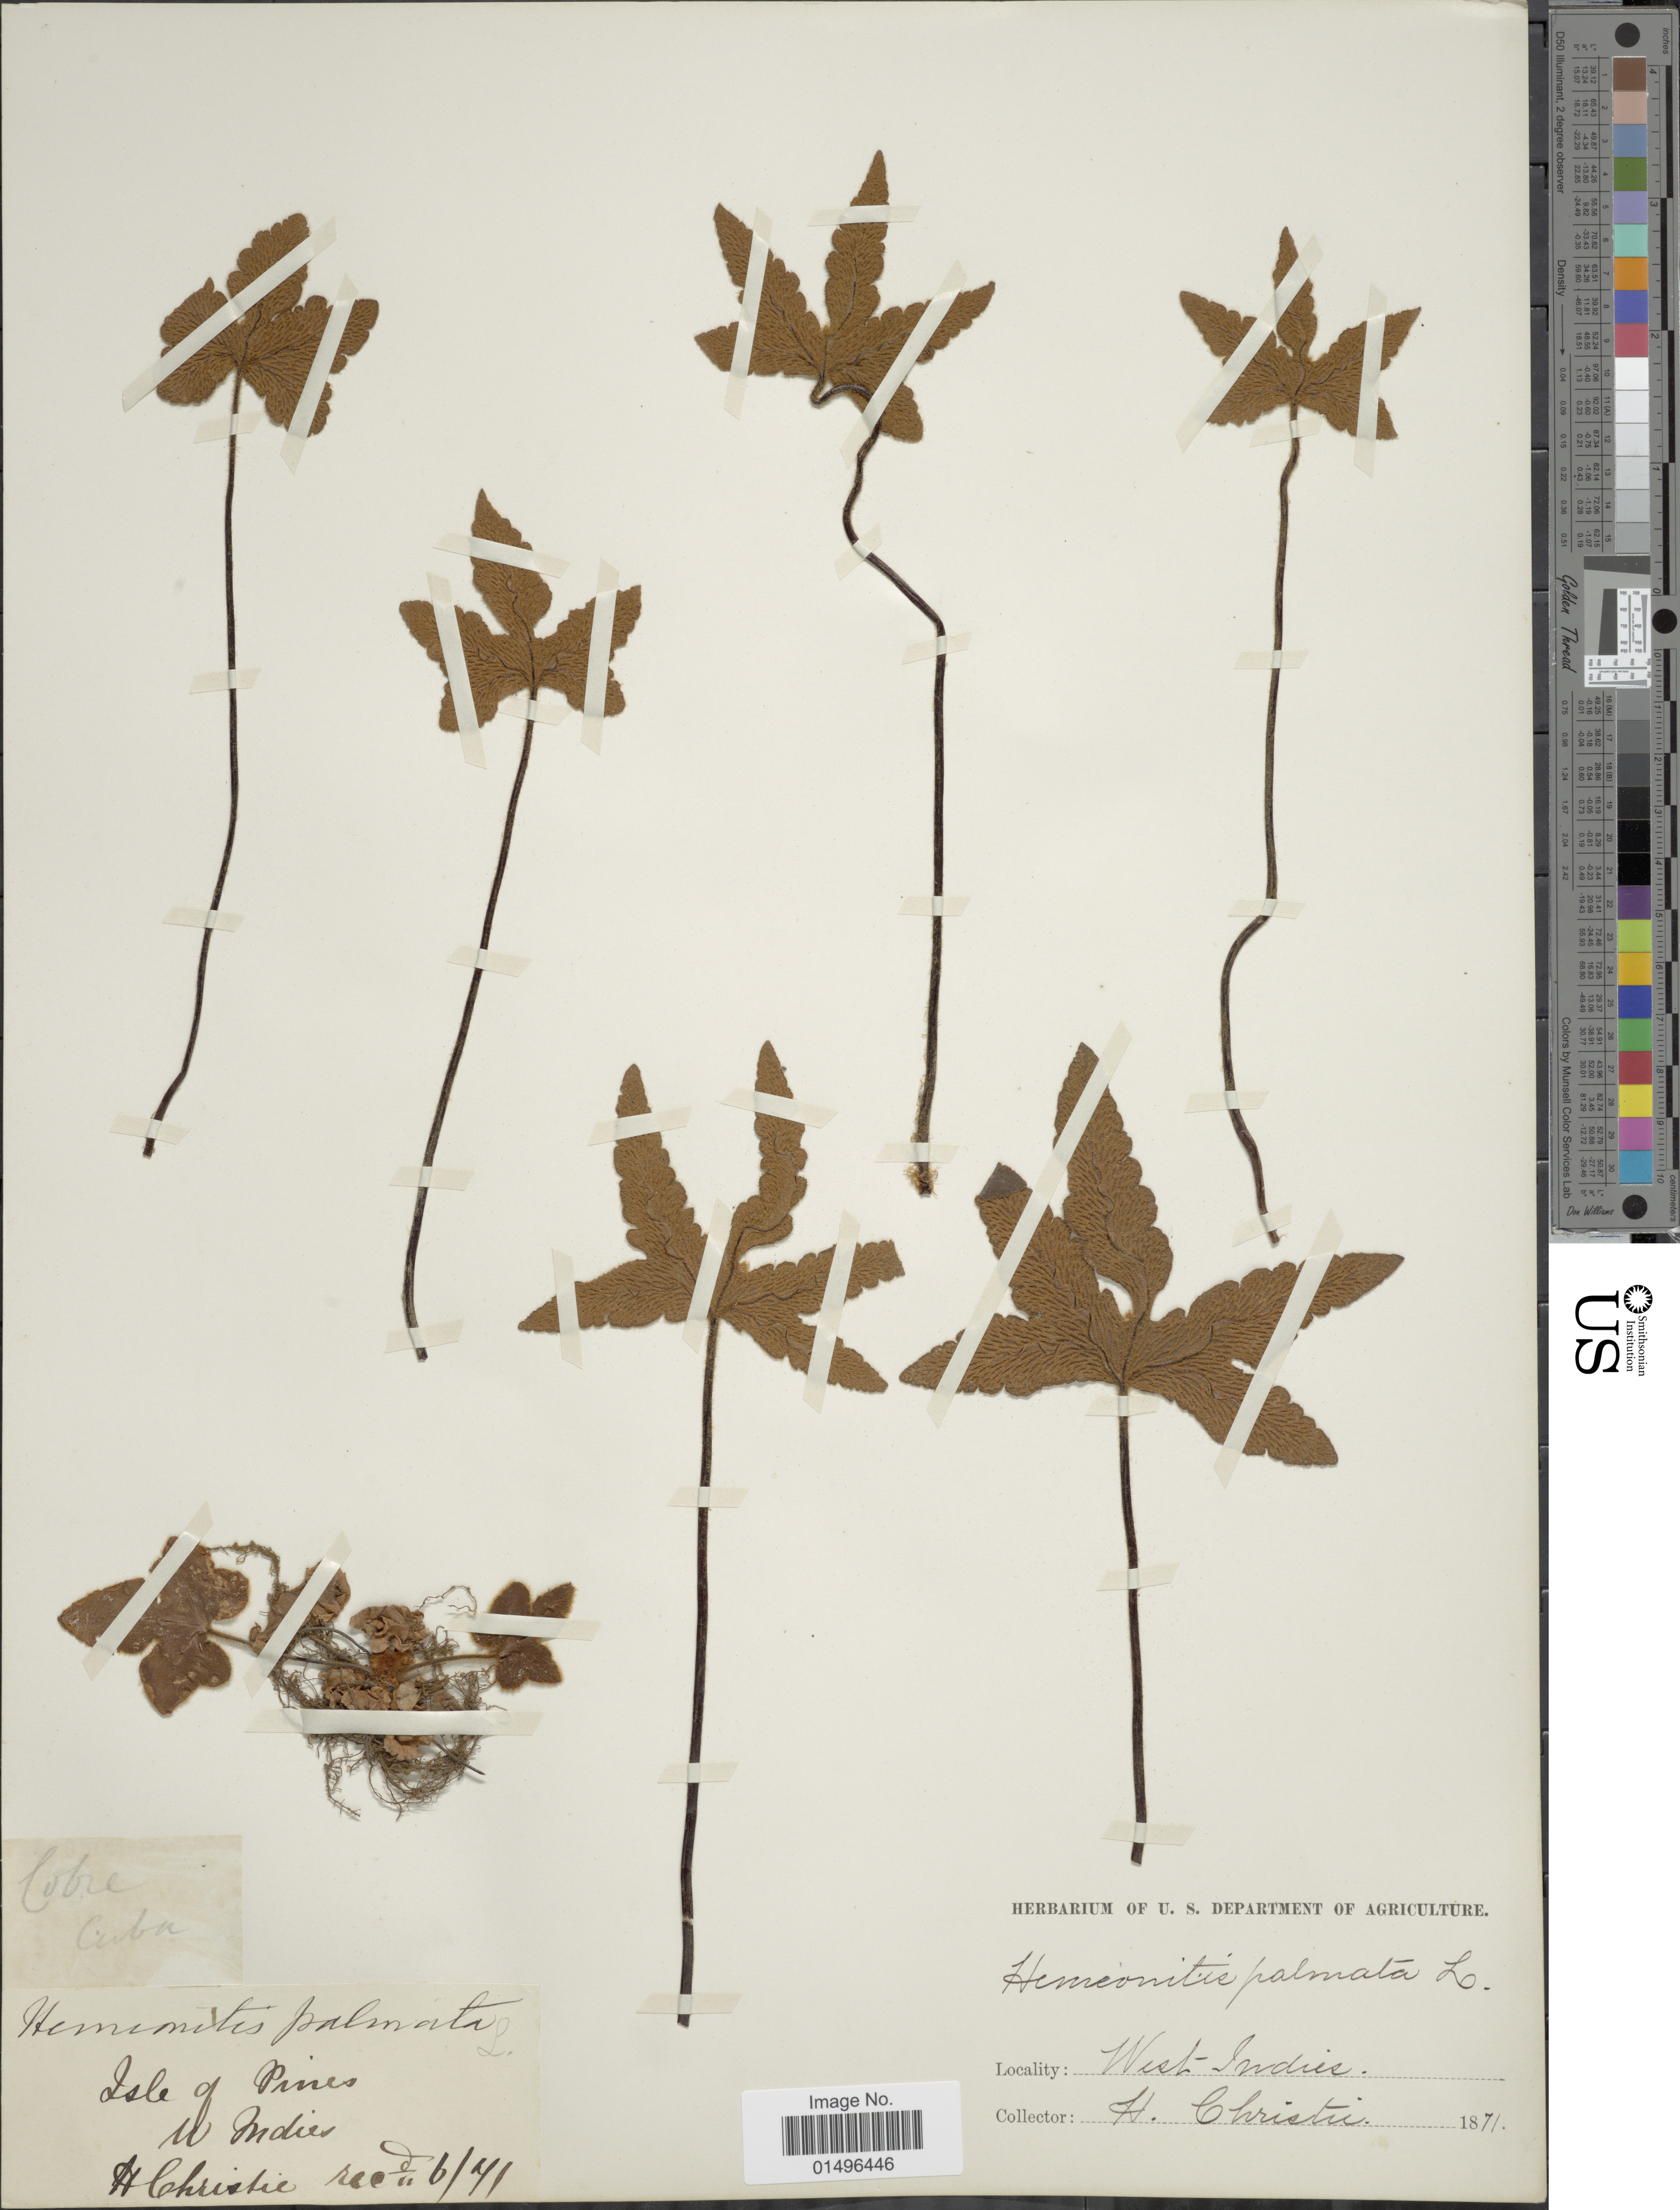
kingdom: Plantae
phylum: Tracheophyta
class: Polypodiopsida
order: Polypodiales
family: Pteridaceae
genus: Hemionitis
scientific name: Hemionitis palmata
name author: L.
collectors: P. Christie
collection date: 1871-06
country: Cuba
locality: Isle of Pines, West Indies.